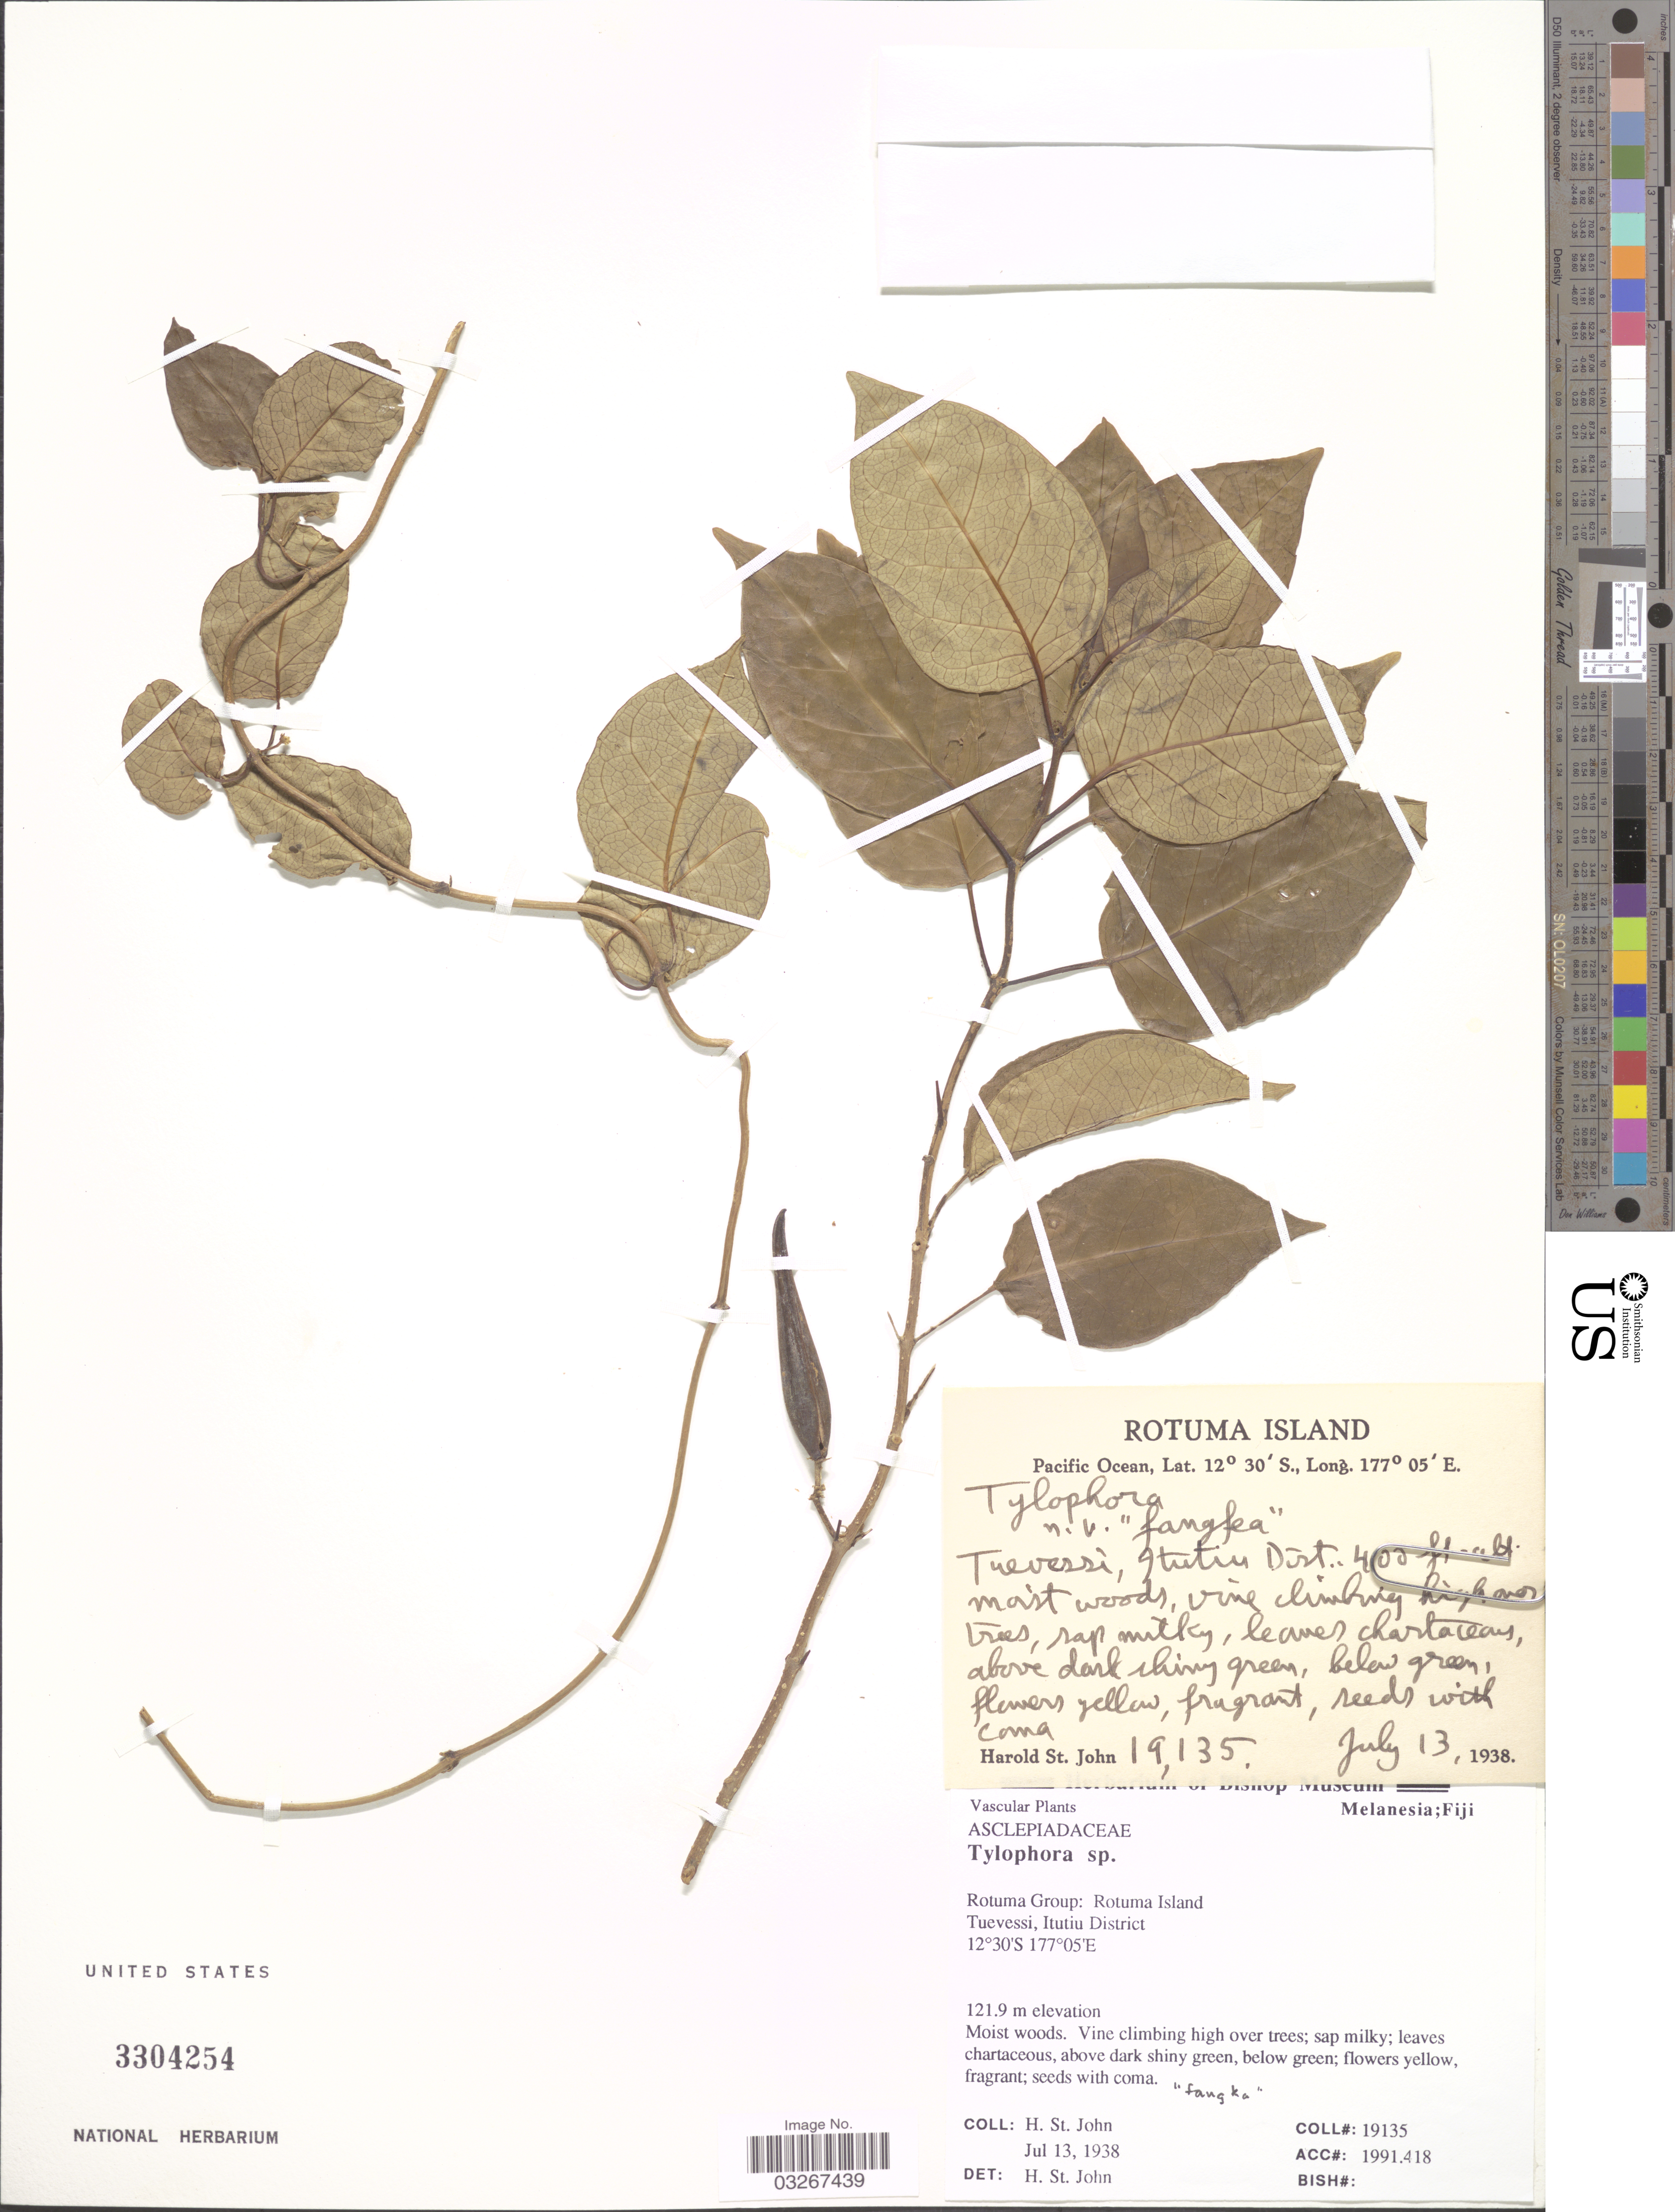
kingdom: Plantae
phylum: Tracheophyta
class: Magnoliopsida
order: Gentianales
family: Apocynaceae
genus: Tylophora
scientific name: Tylophora sp.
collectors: H. St. John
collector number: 19135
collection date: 1938-07-13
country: Fiji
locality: Rotuma Group: Rotuma Island. Tuevessi, Itutiu District.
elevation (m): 122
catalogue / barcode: US 3304254